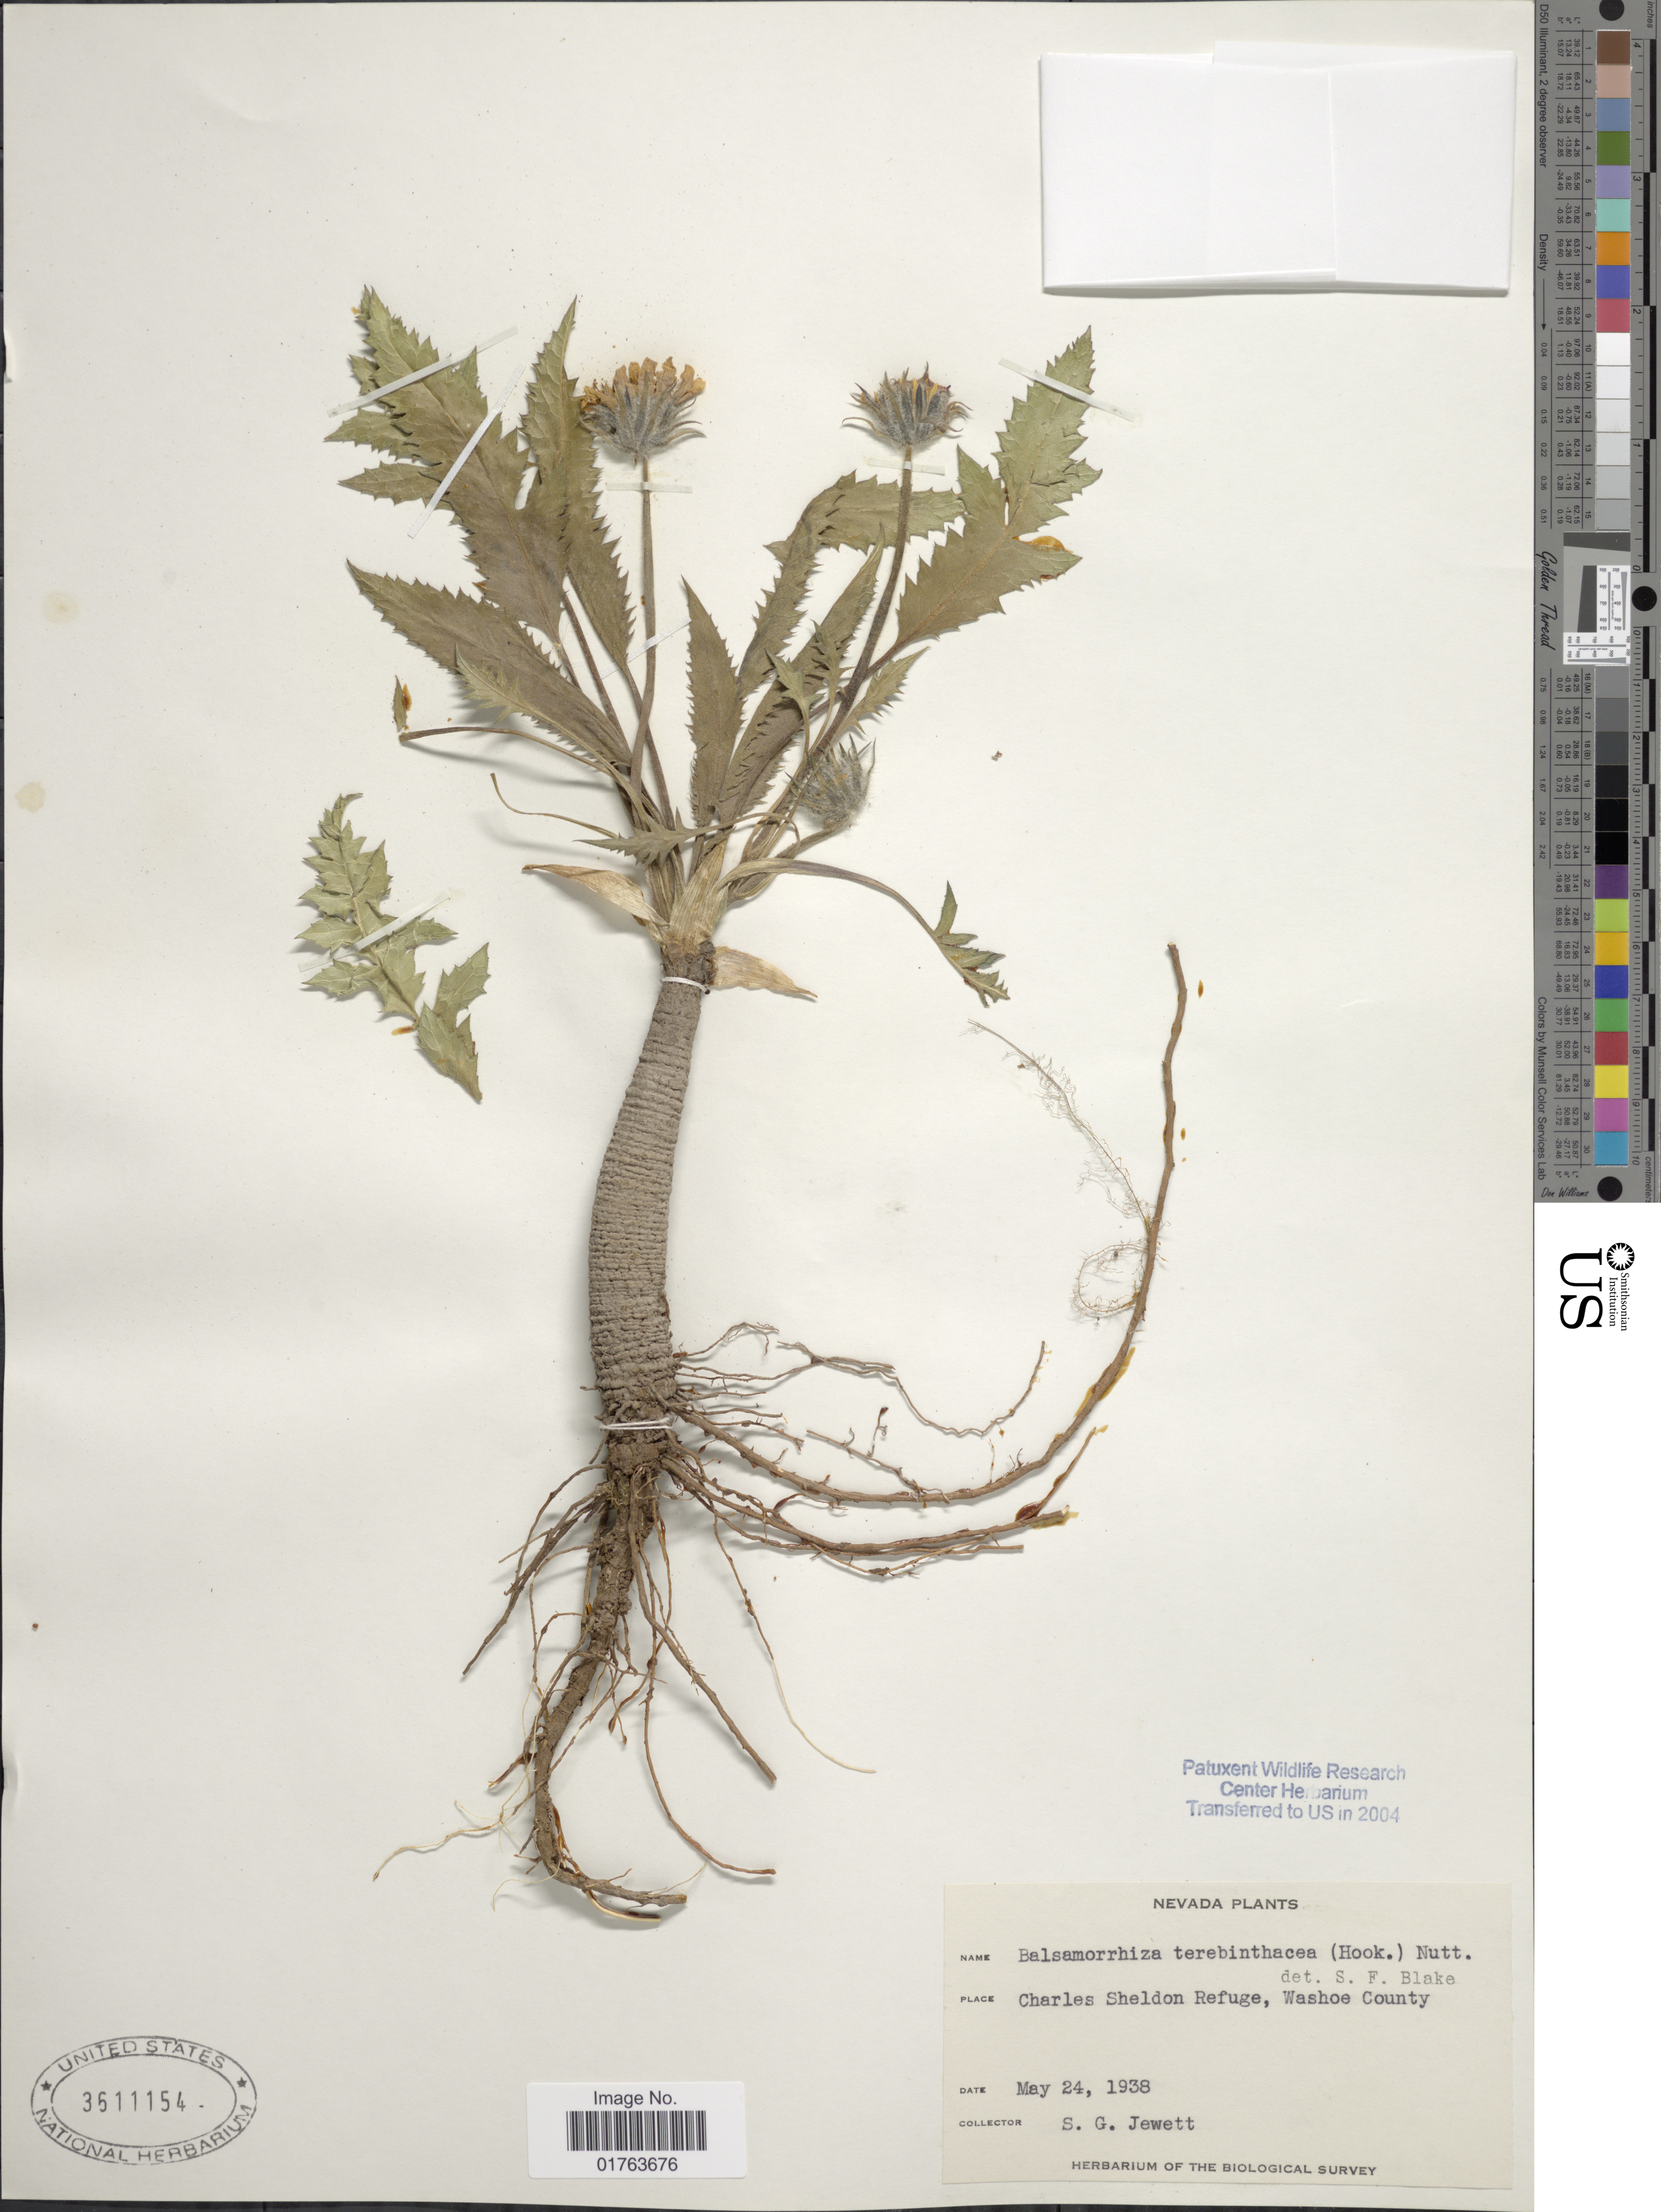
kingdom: Plantae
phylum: Tracheophyta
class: Magnoliopsida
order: Asterales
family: Asteraceae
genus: Balsamorhiza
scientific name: Balsamorhiza terebinthacea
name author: (Hook.) Nutt.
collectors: S. Jewett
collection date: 1938-05-24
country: United States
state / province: Nevada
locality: Charles Sheldon Refuge, Washoe County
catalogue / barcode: US 3611154